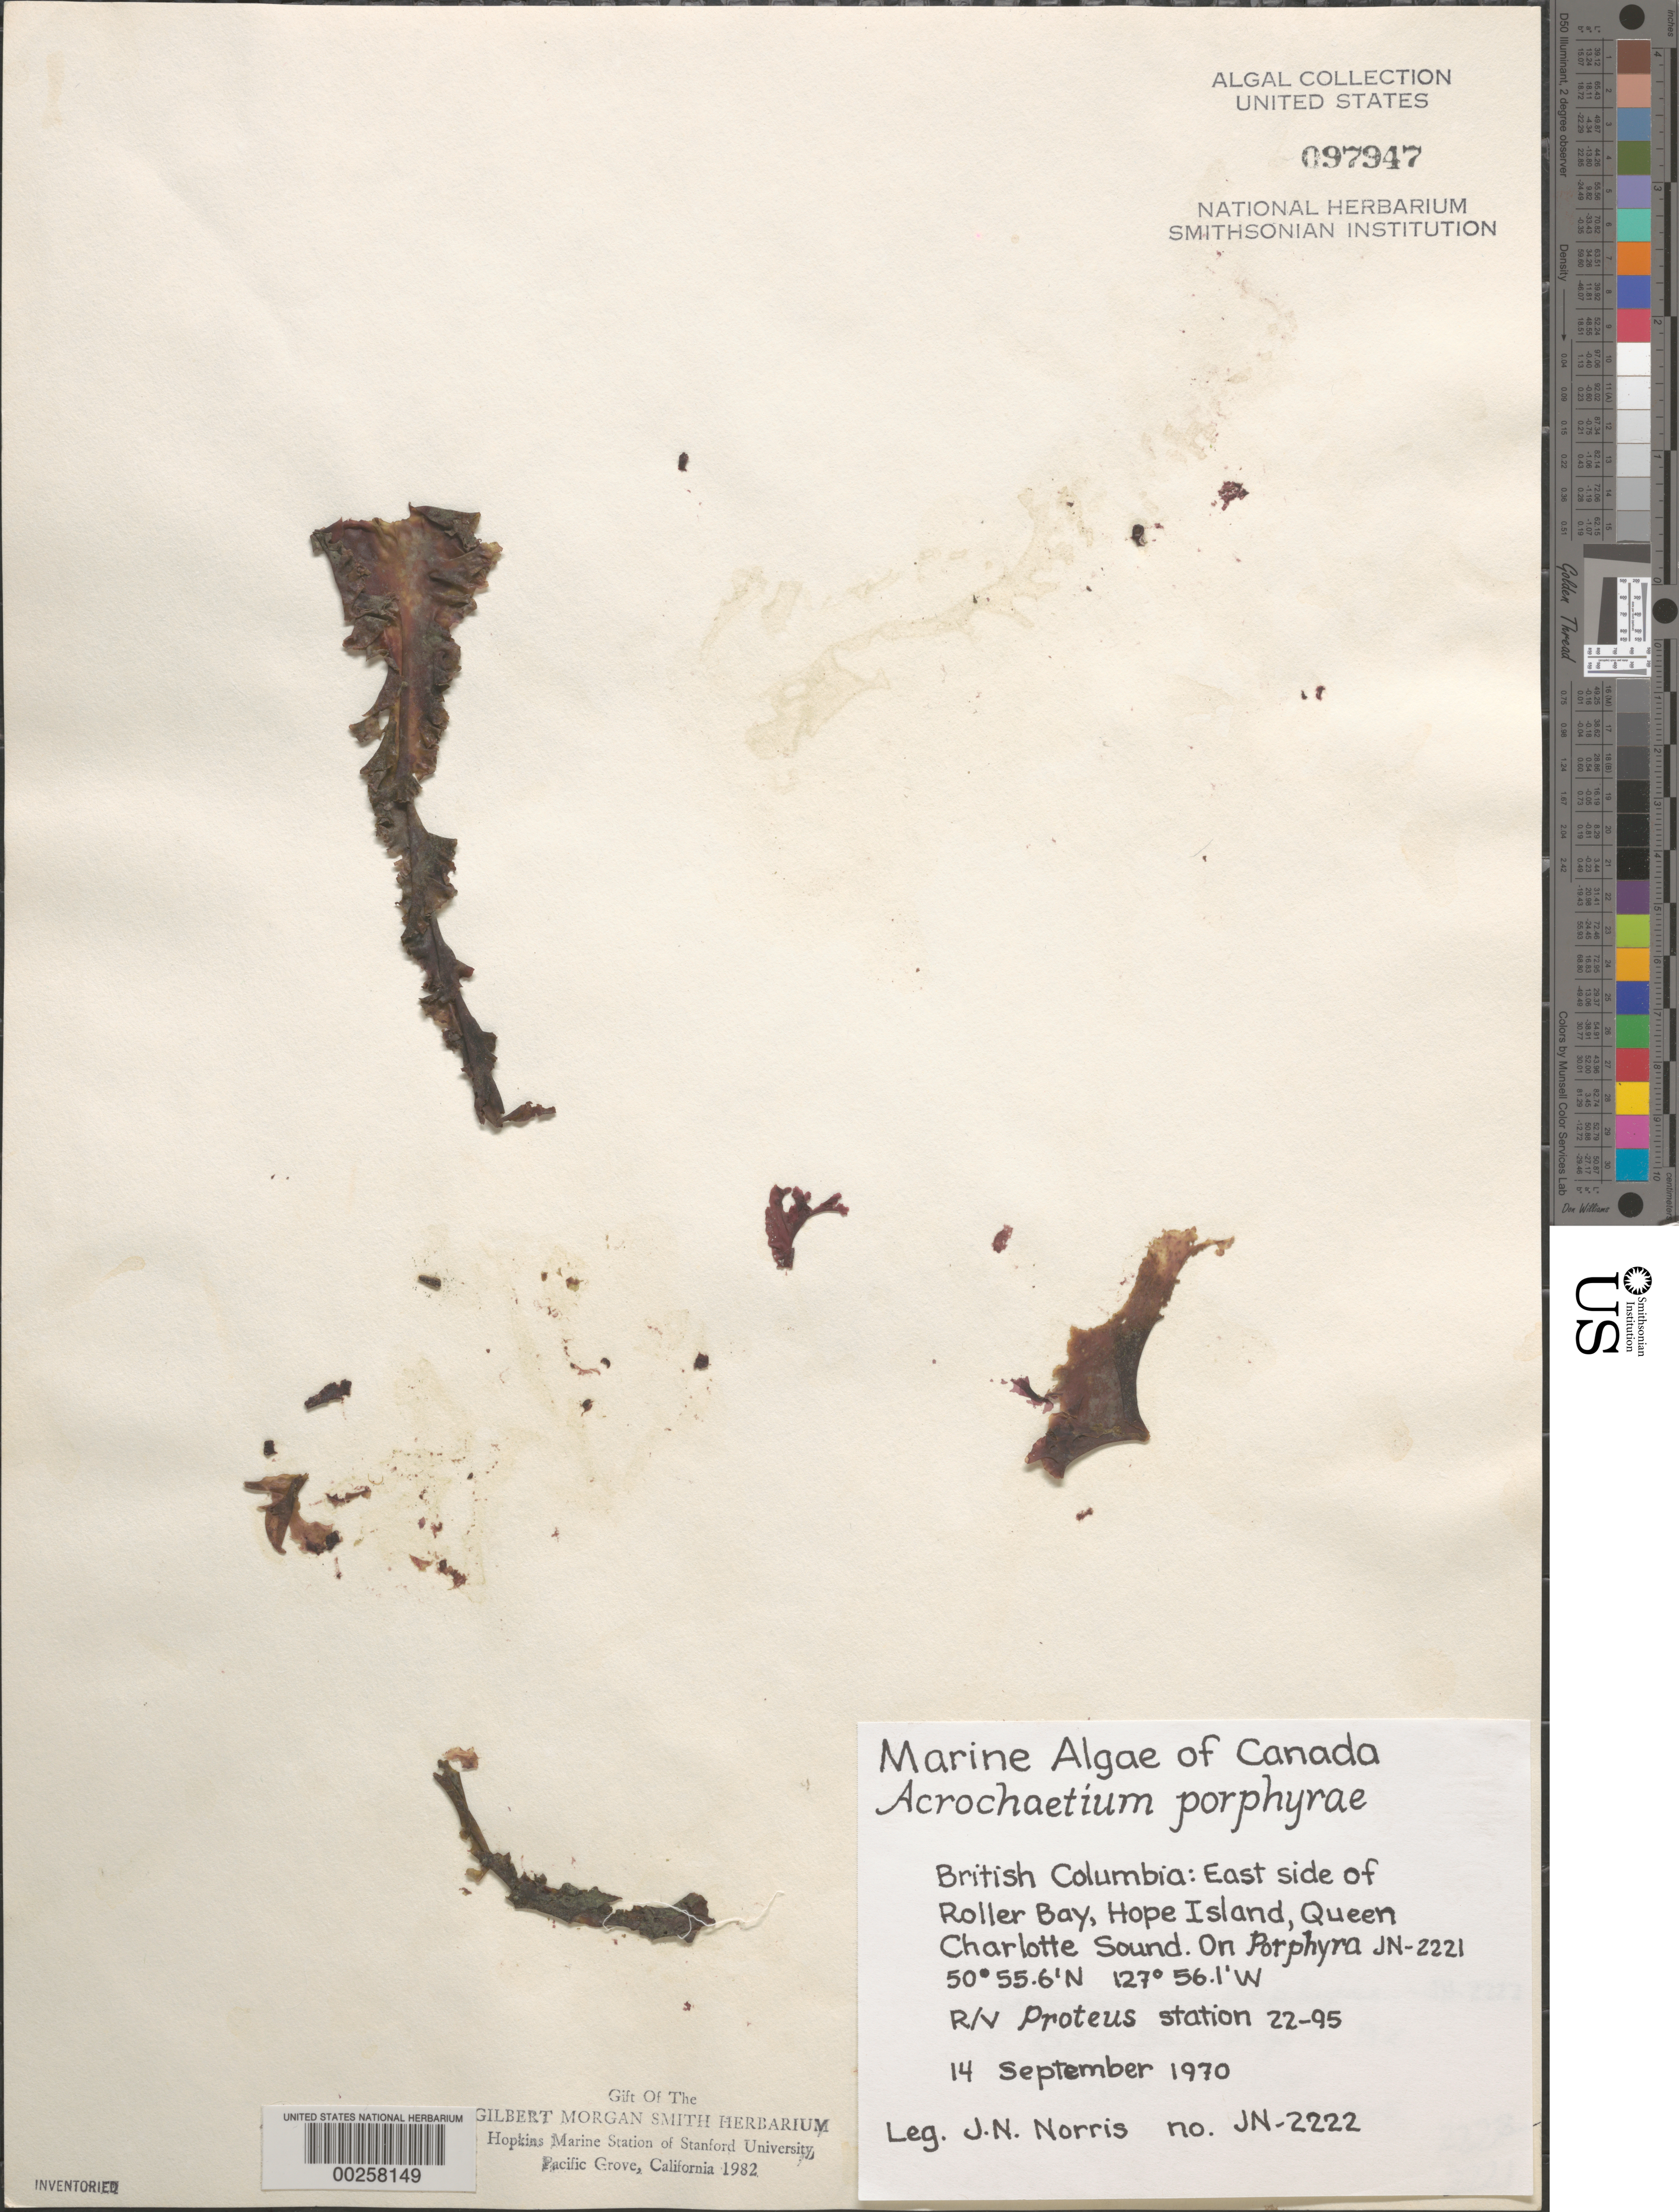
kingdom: Plantae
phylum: Rhodophyta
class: Florideophyceae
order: Acrochaetiales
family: Rhodochortonaceae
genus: Rhododrewia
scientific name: Rhododrewia porphyrae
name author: (K.M. Drew) S.L. Clayden & G.W. Saunders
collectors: J. N. Norris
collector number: JN-2222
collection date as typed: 14 Sep 1970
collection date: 1970-09-14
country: Canada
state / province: British Columbia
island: Hope Island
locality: Roller Bay, Queen Charlotte Sound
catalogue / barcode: US 97947